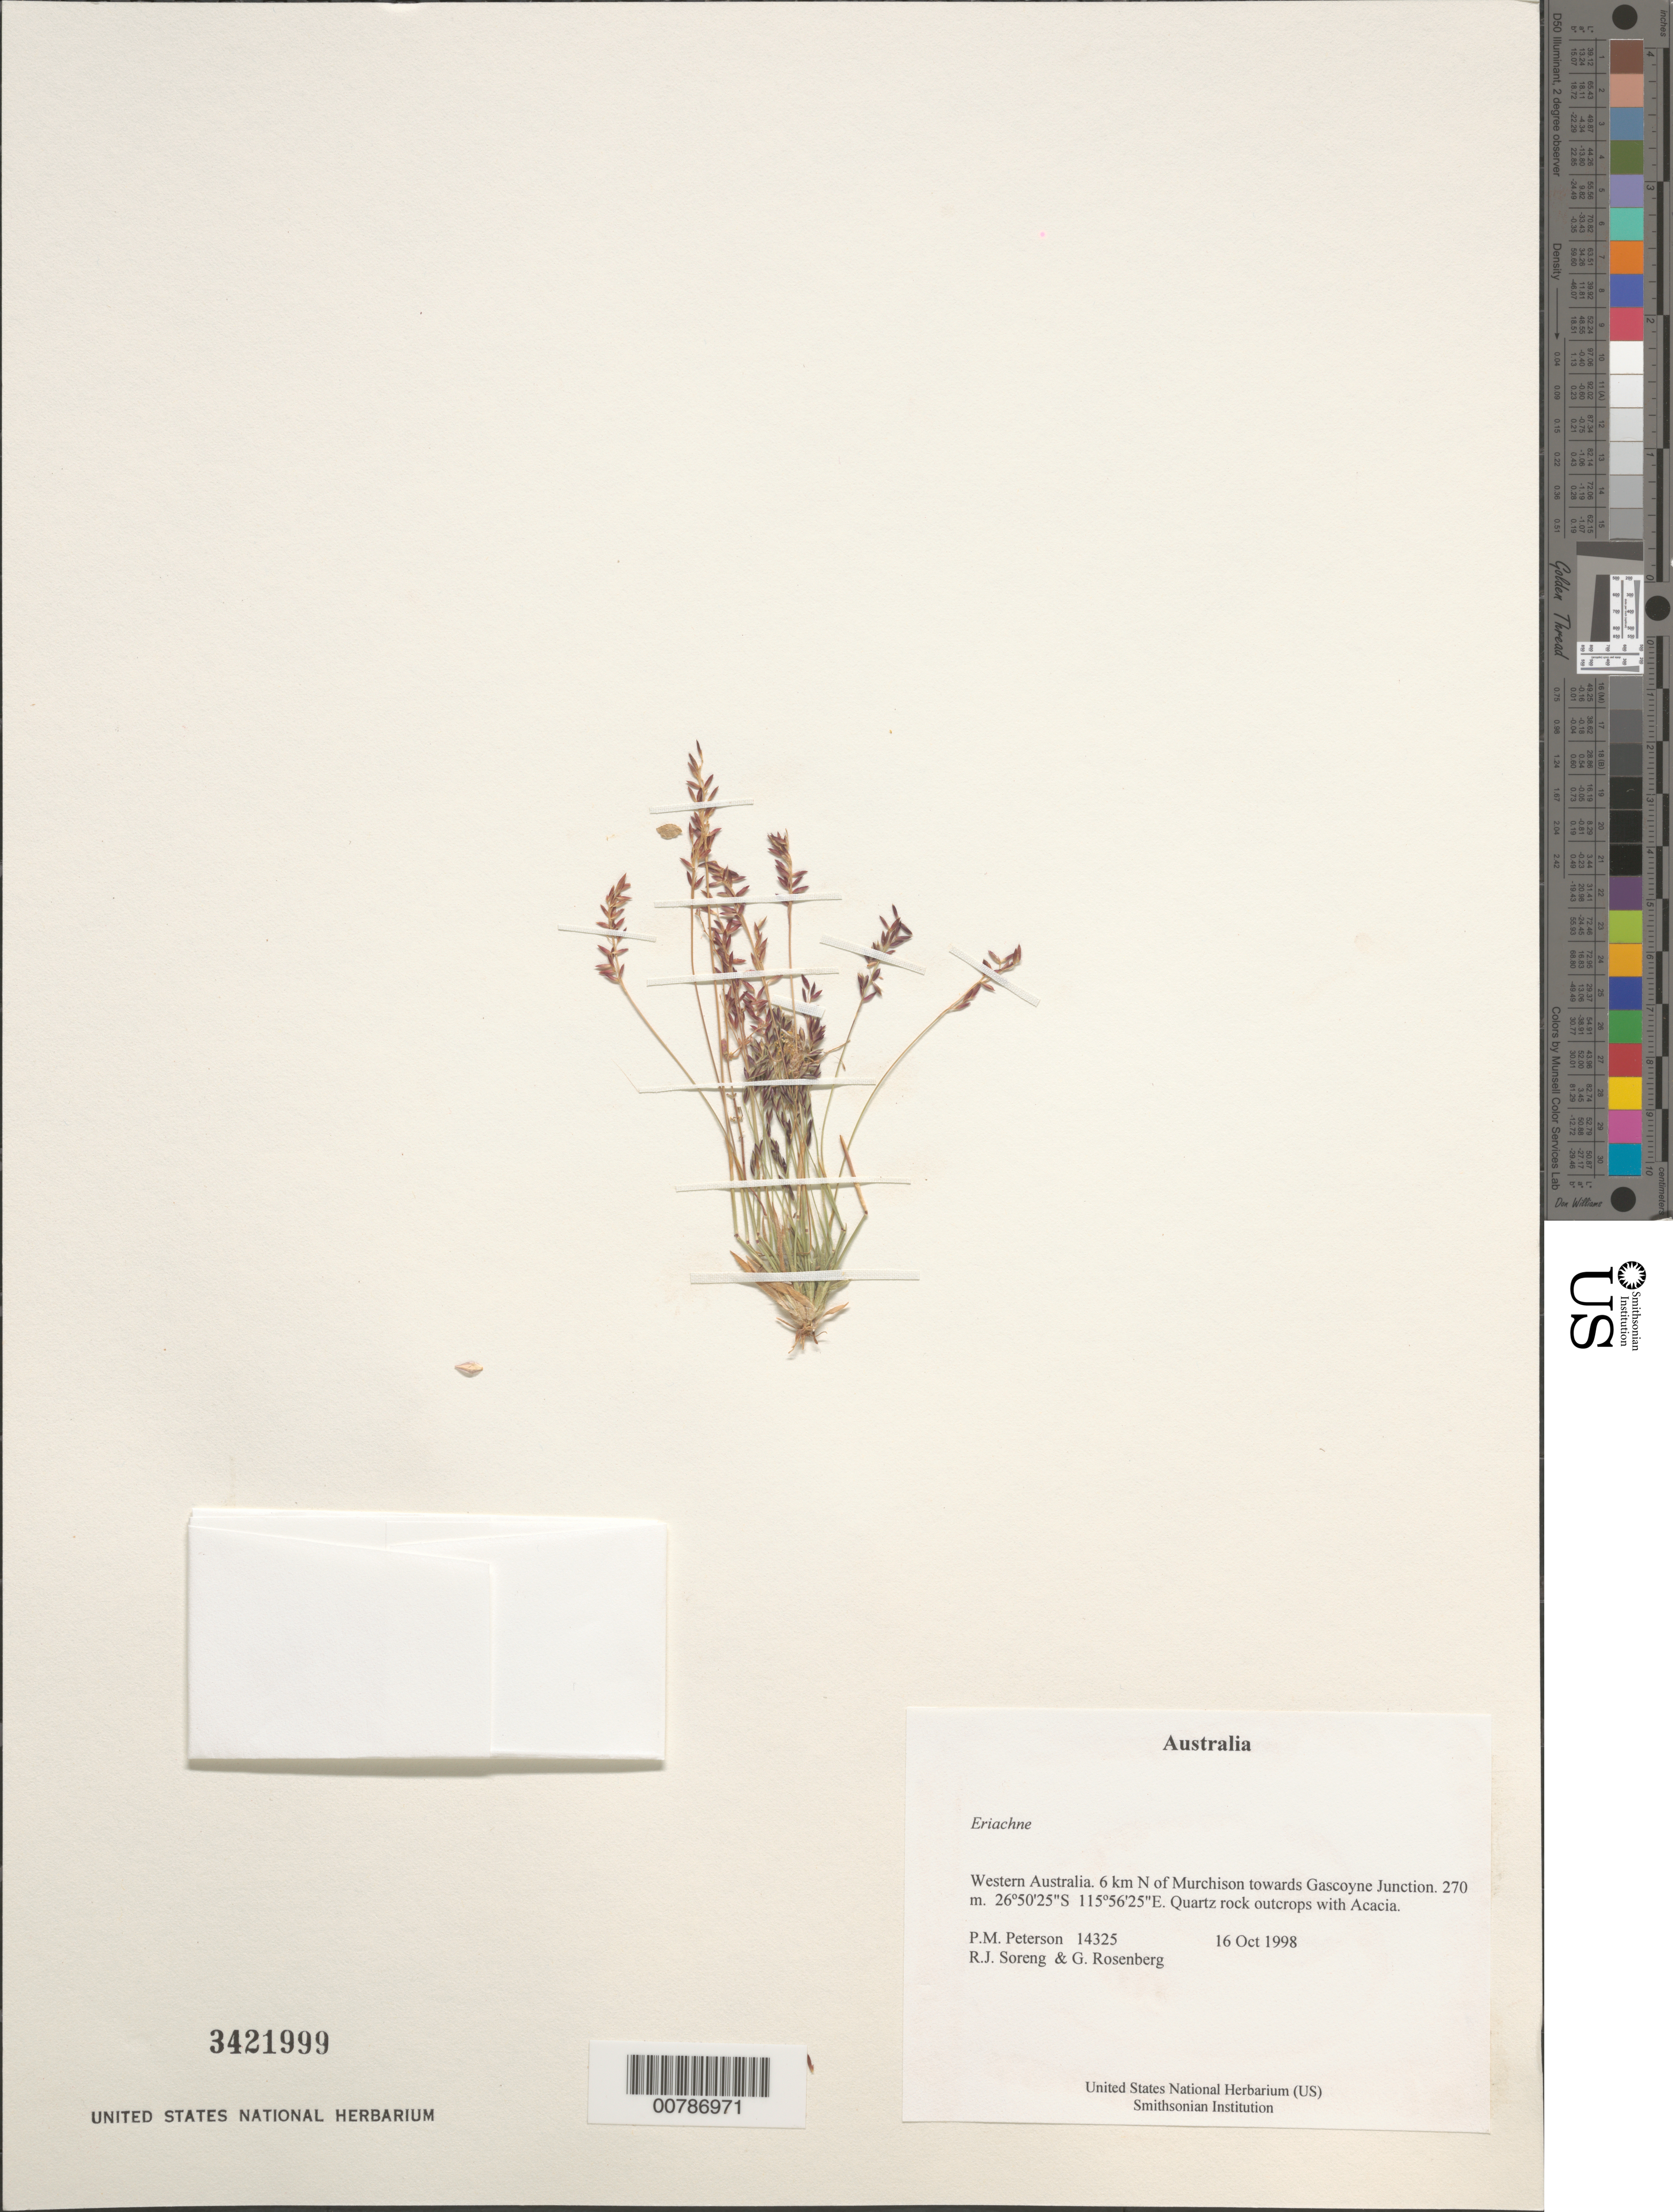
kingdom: Plantae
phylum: Tracheophyta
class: Liliopsida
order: Poales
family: Poaceae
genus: Eriachne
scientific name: Eriachne sp.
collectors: P. M. Peterson, R. J. Soreng & G. Rosenberg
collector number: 14325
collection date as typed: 16 Oct 1998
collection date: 1998-10-16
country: Australia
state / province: Western Australia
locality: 6 km N of Murchison towards Gascoyne Junction.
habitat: Quartz rock outcrops with Acacia.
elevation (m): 270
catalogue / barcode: US 3421999